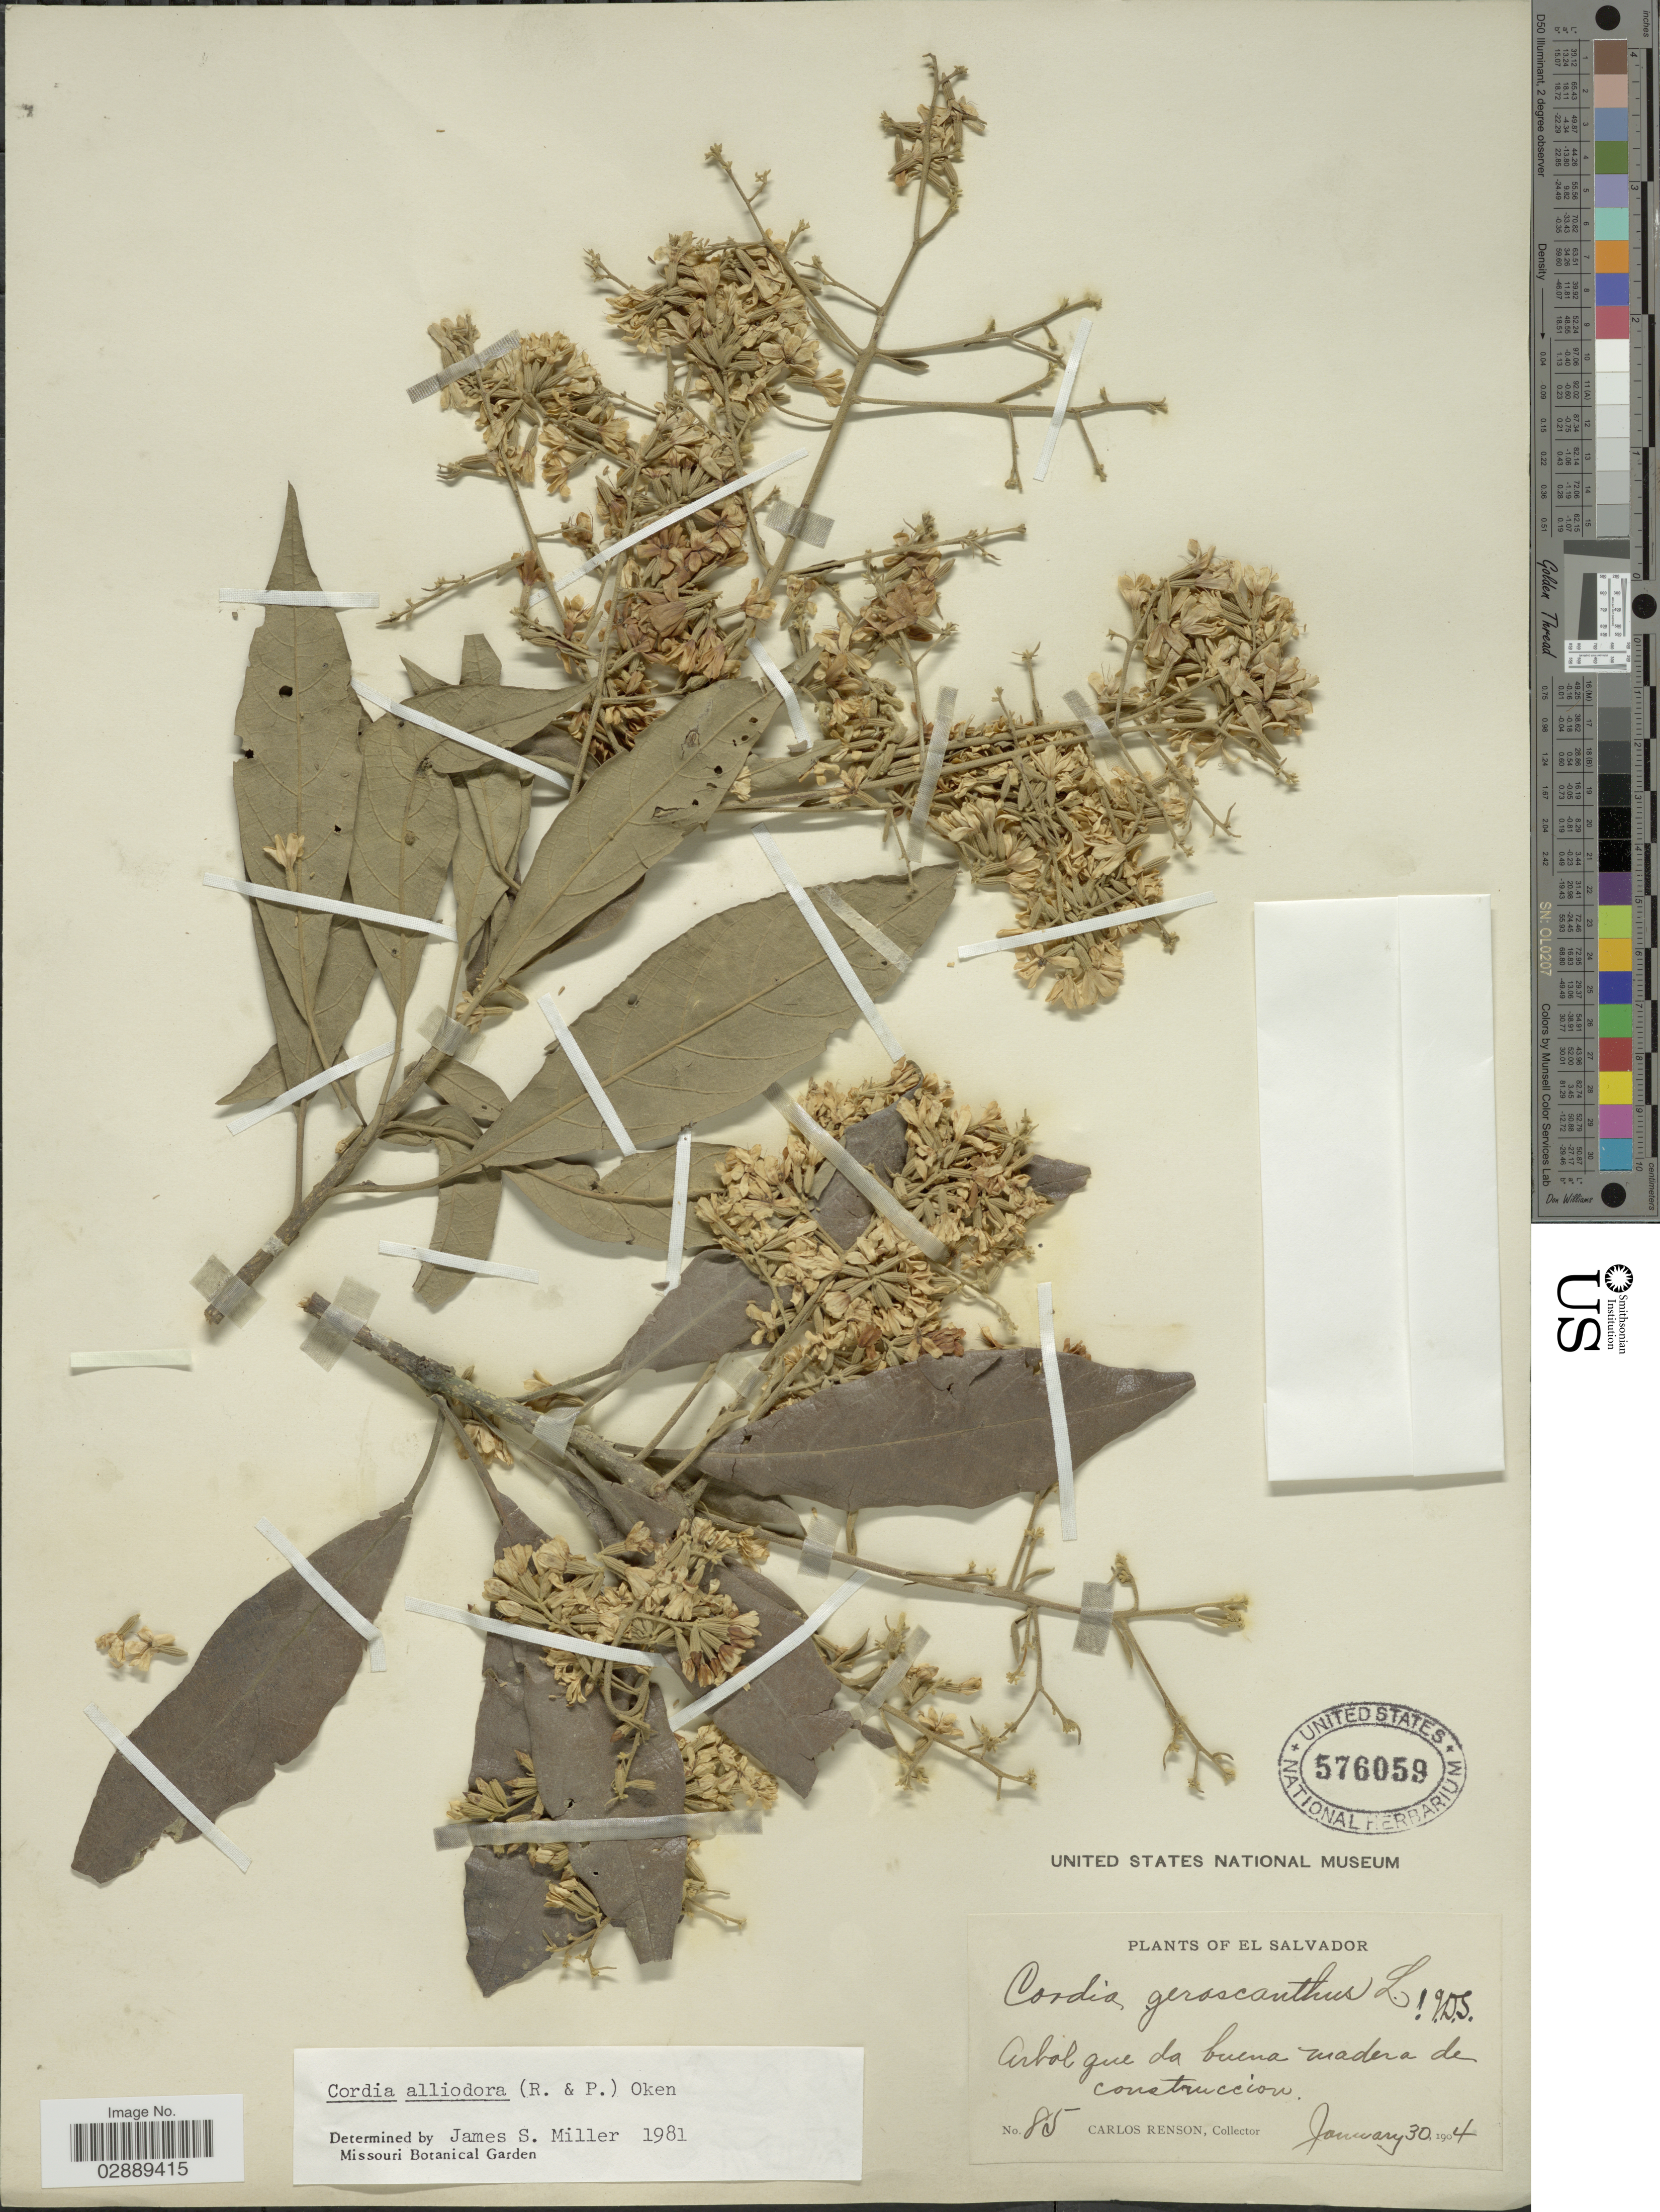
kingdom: Plantae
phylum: Tracheophyta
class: Magnoliopsida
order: Boraginales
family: Cordiaceae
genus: Cordia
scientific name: Cordia alliodora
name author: (Ruiz & Pav.) Oken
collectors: C. Renson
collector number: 85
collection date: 1904-01-30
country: El Salvador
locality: Arbol que da buena madera de construccion.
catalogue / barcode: US 576059